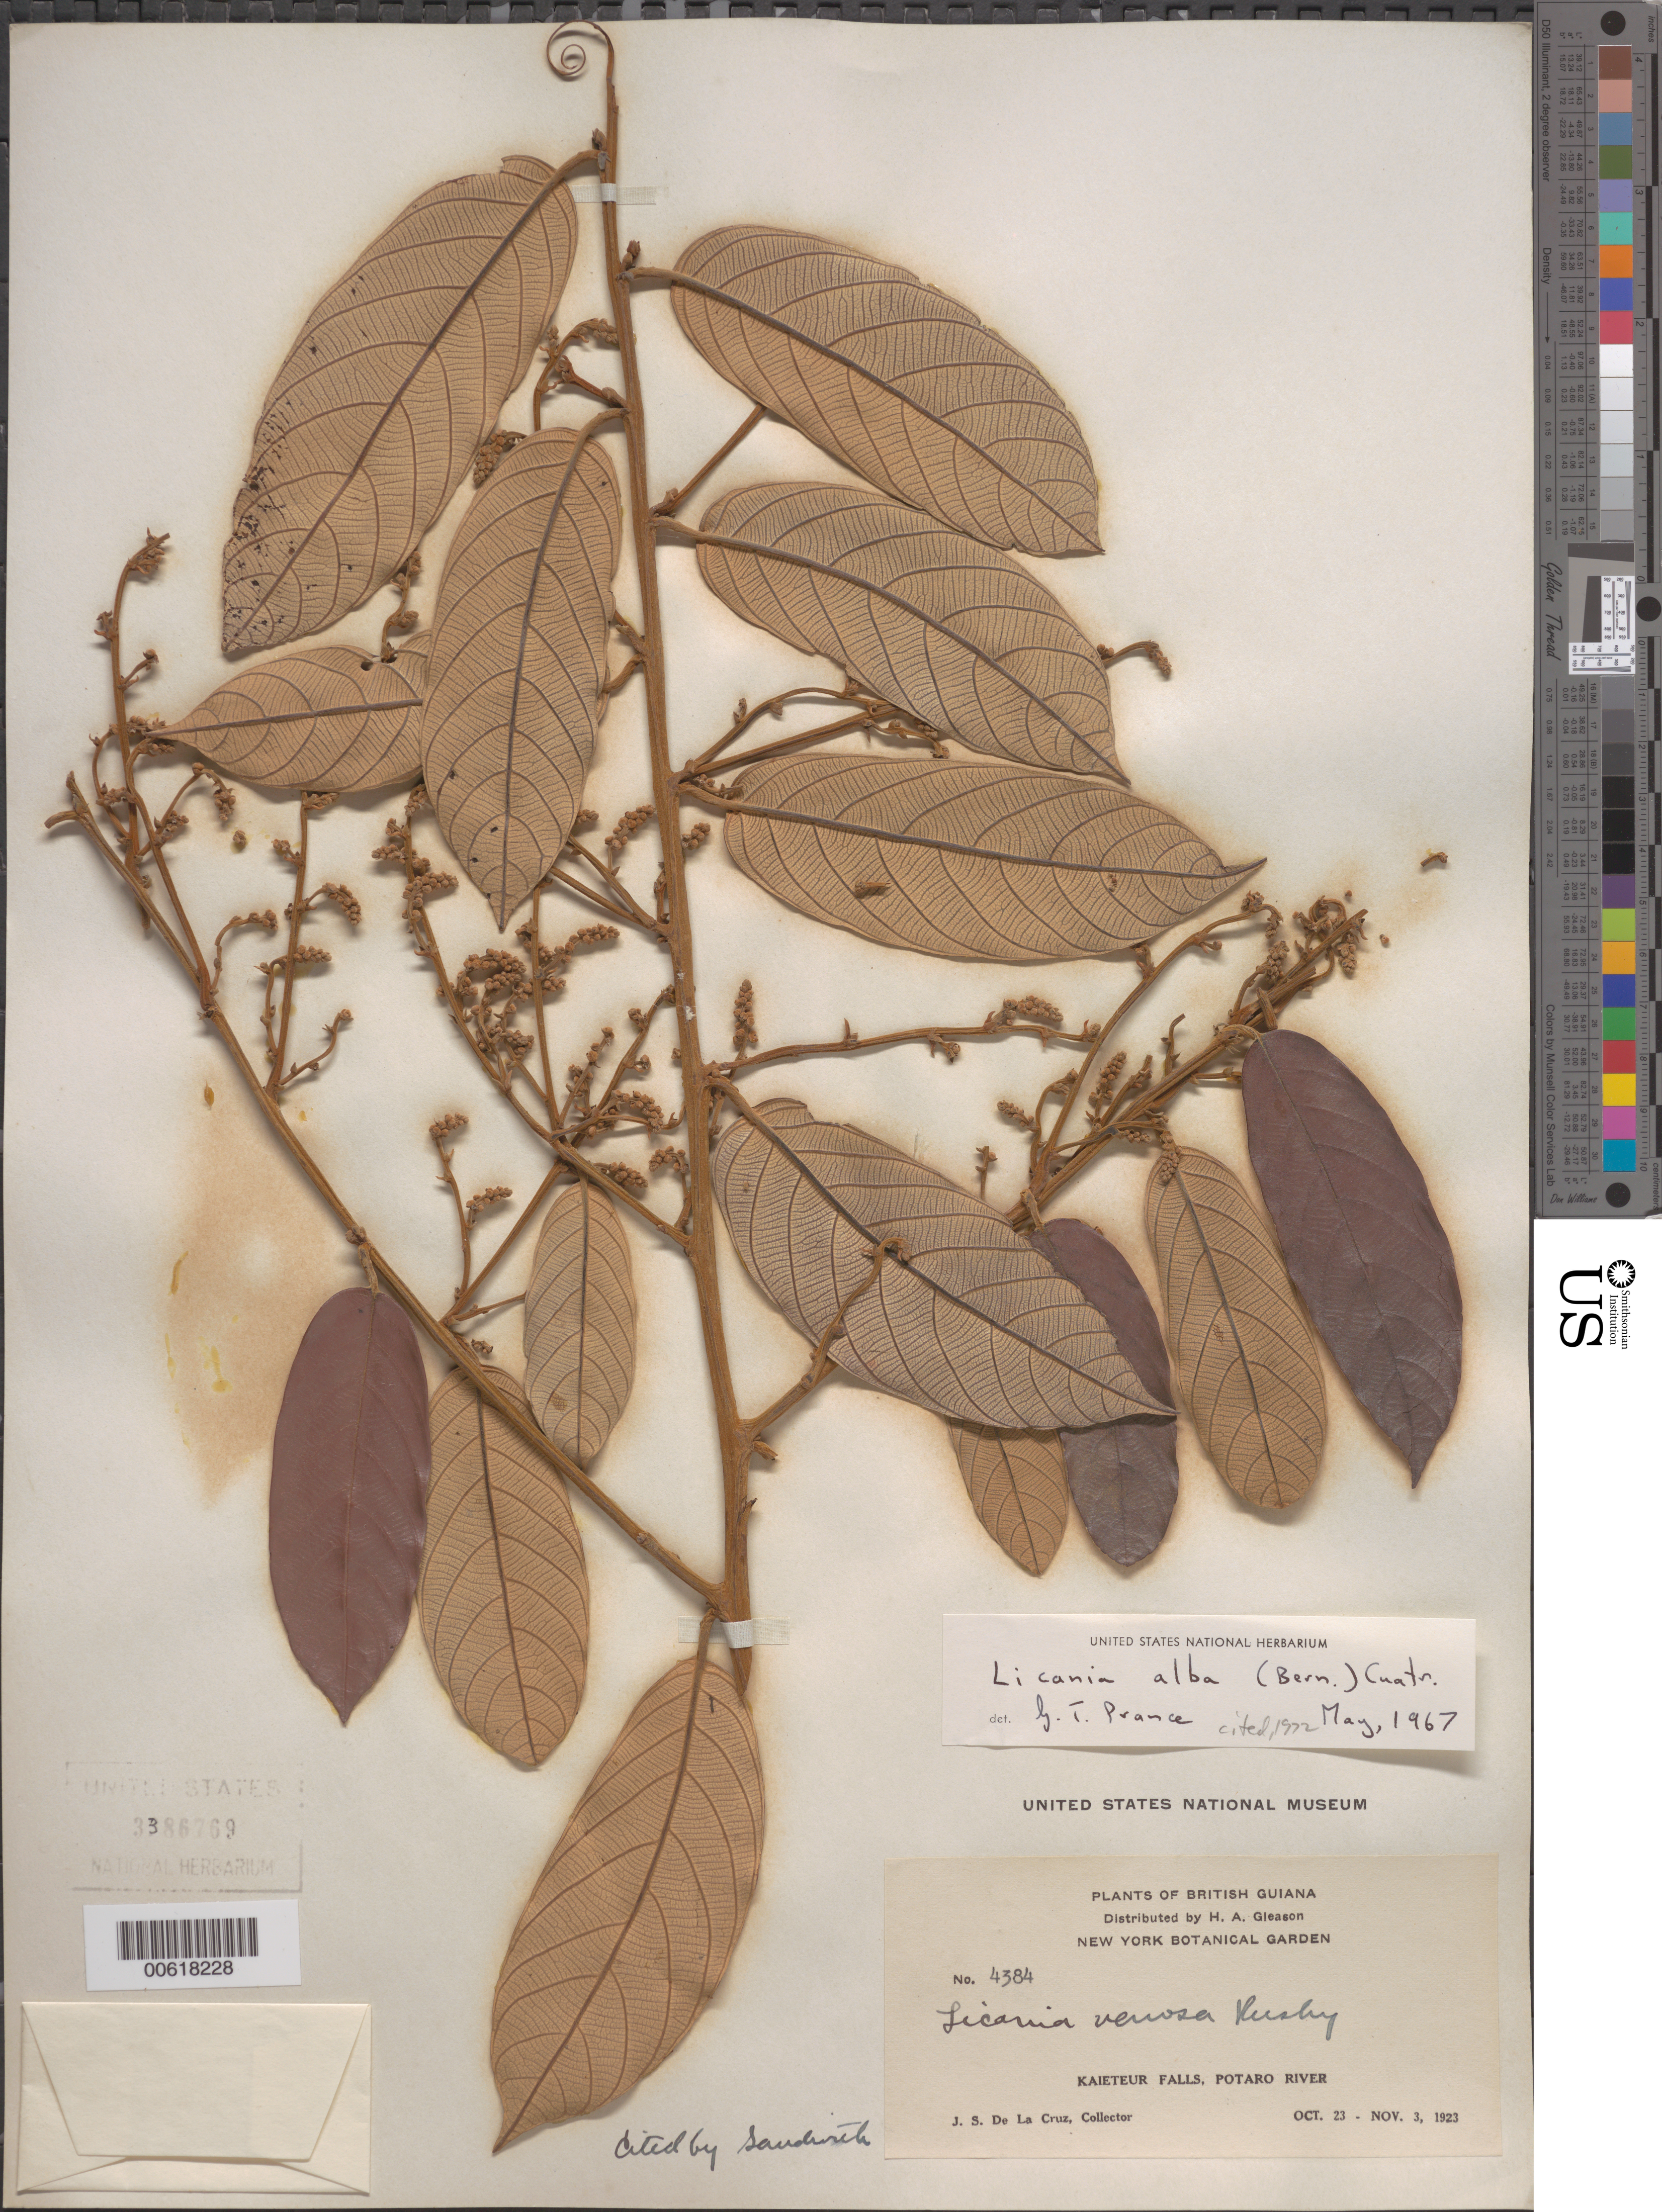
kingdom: Plantae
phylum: Tracheophyta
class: Magnoliopsida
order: Malpighiales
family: Chrysobalanaceae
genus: Licania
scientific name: Licania alba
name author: (Bernoulli) Cuatrec.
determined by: Prance, G. T.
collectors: J. S. de la Cruz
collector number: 4384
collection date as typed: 23-Oct-23 to 3-Nov-23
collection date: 1923-10-23/1923-11-03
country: Guyana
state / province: Potaro-Siparuni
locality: Kaieteur Falls, Potaro R.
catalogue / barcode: US 3386769